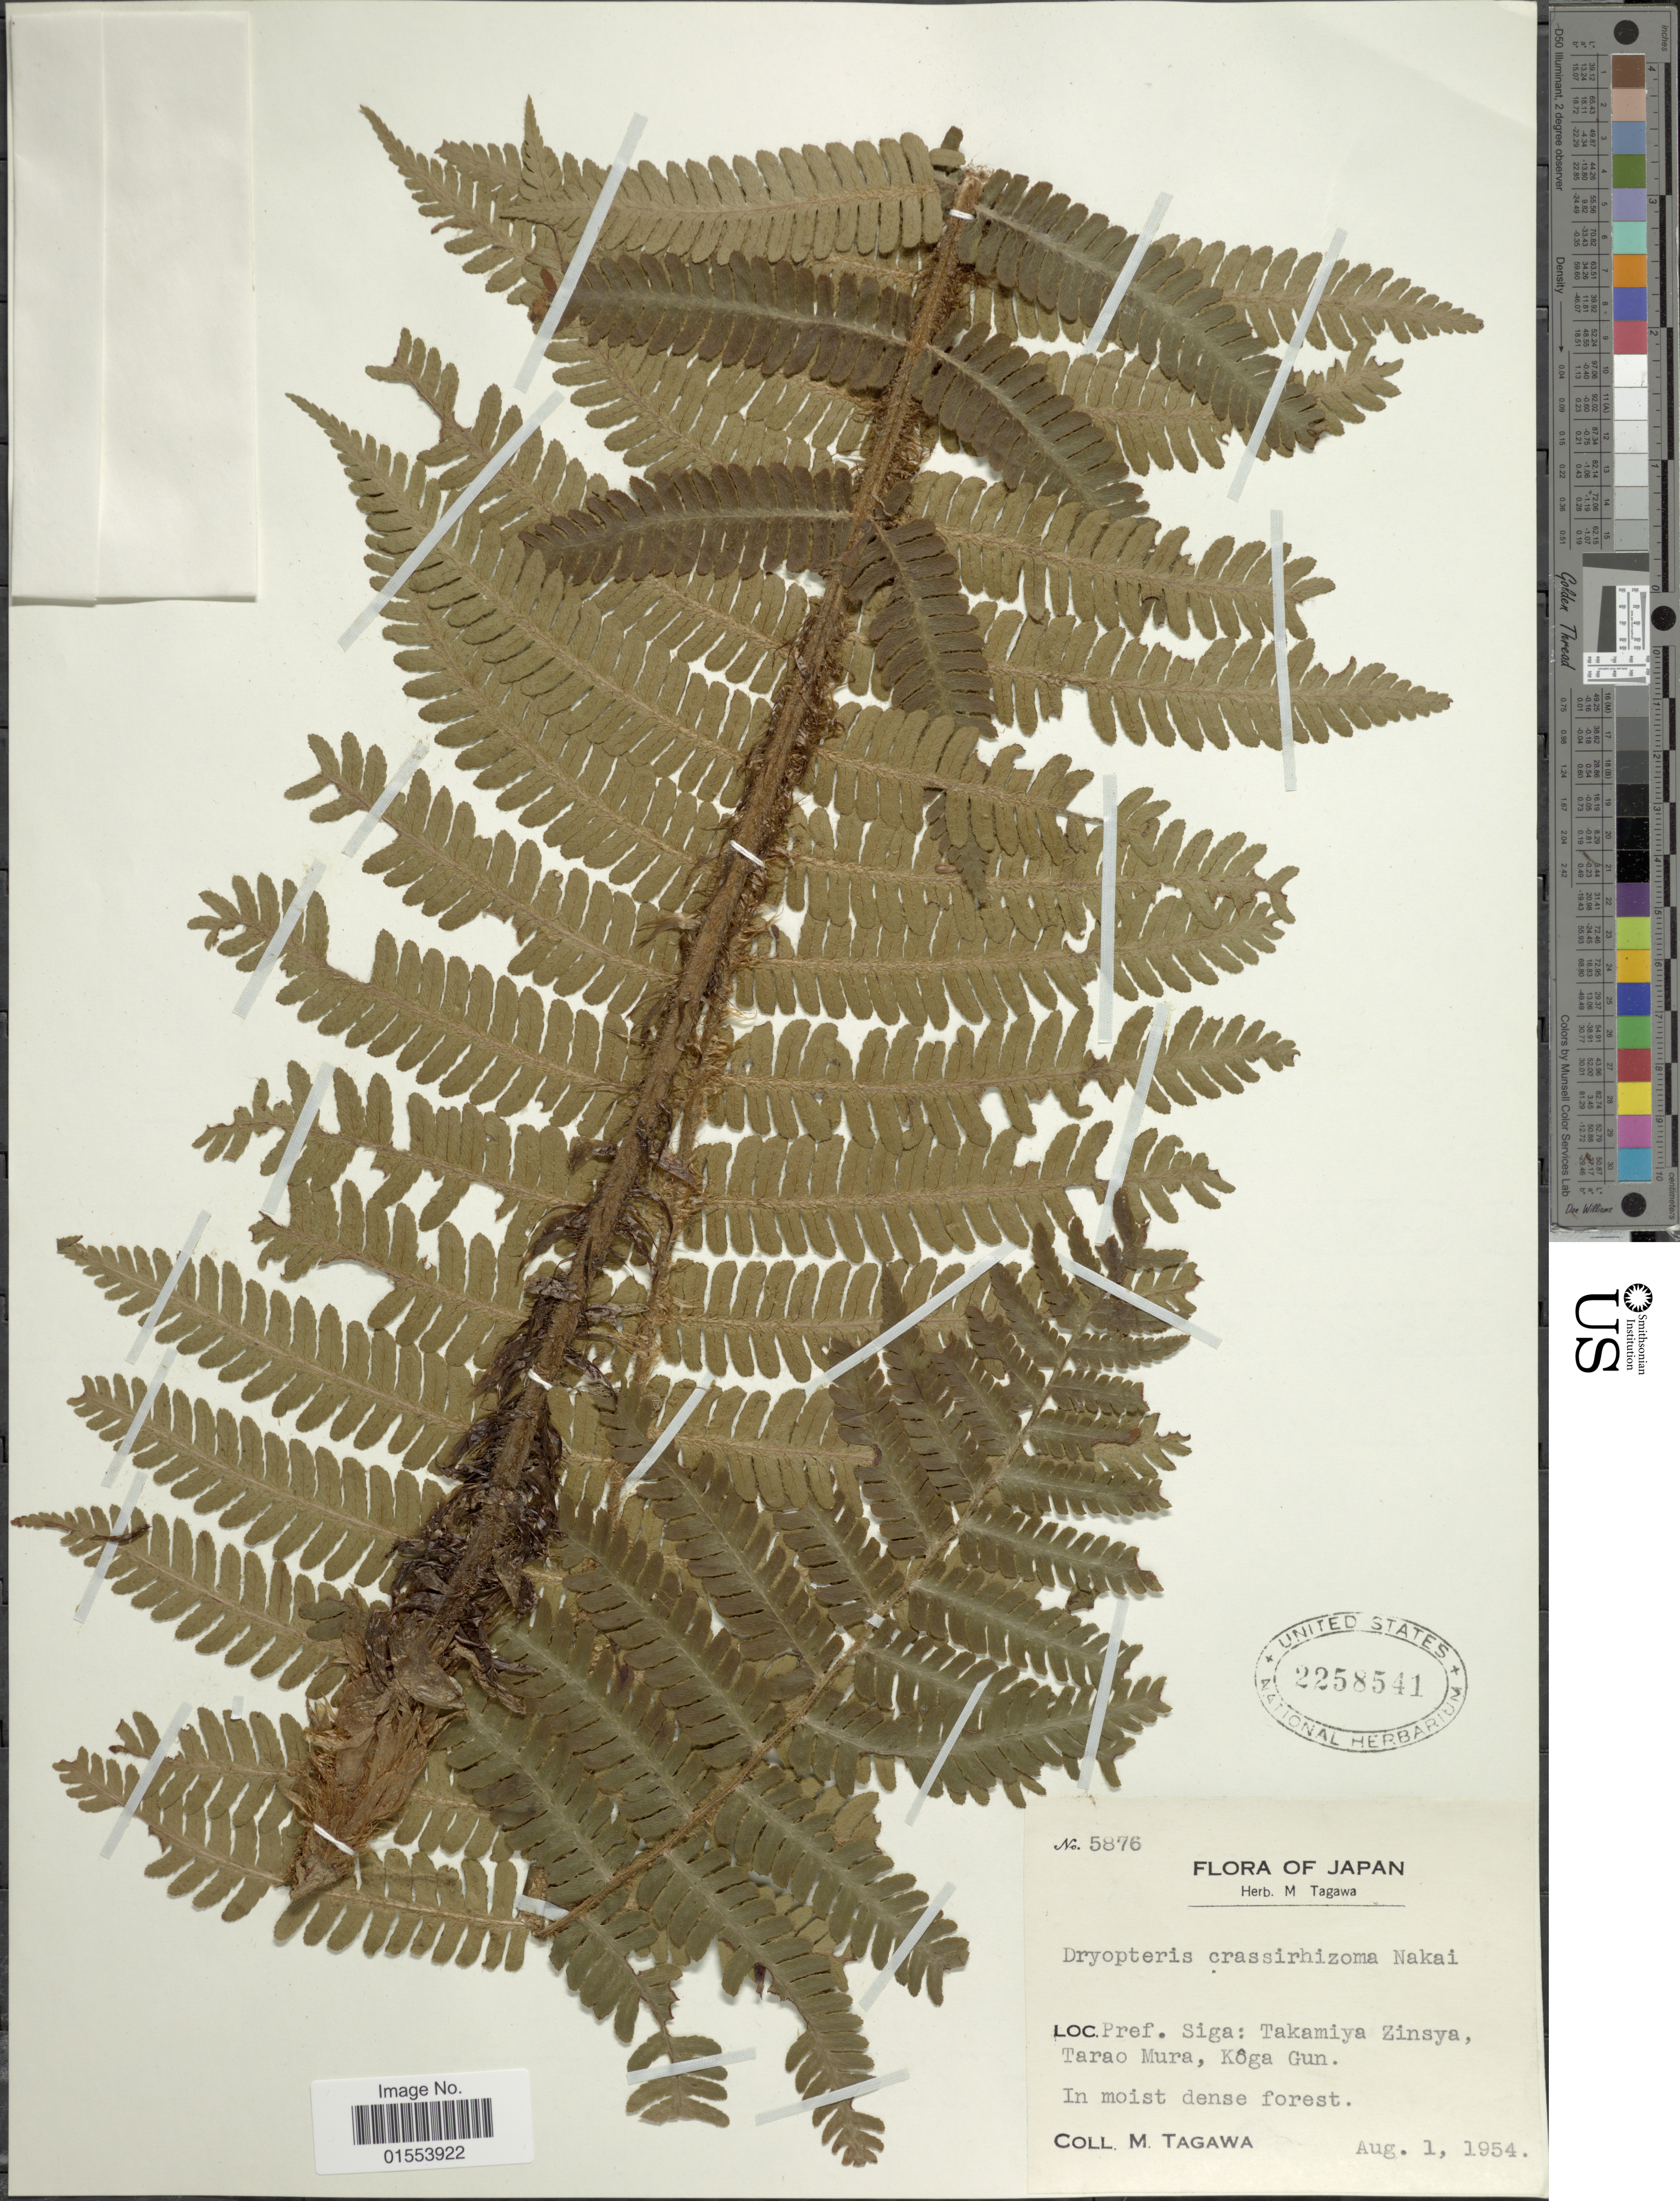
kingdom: Plantae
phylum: Tracheophyta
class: Polypodiopsida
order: Polypodiales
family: Dryopteridaceae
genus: Dryopteris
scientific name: Dryopteris crassirhizoma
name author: Nakai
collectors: M. Tagawa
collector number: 5876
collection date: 1954-08-01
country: Japan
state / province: Siga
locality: Pref. Siga: Takamiya Zinsya, Tarao Mura, Koga Gun.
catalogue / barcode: US 2258541